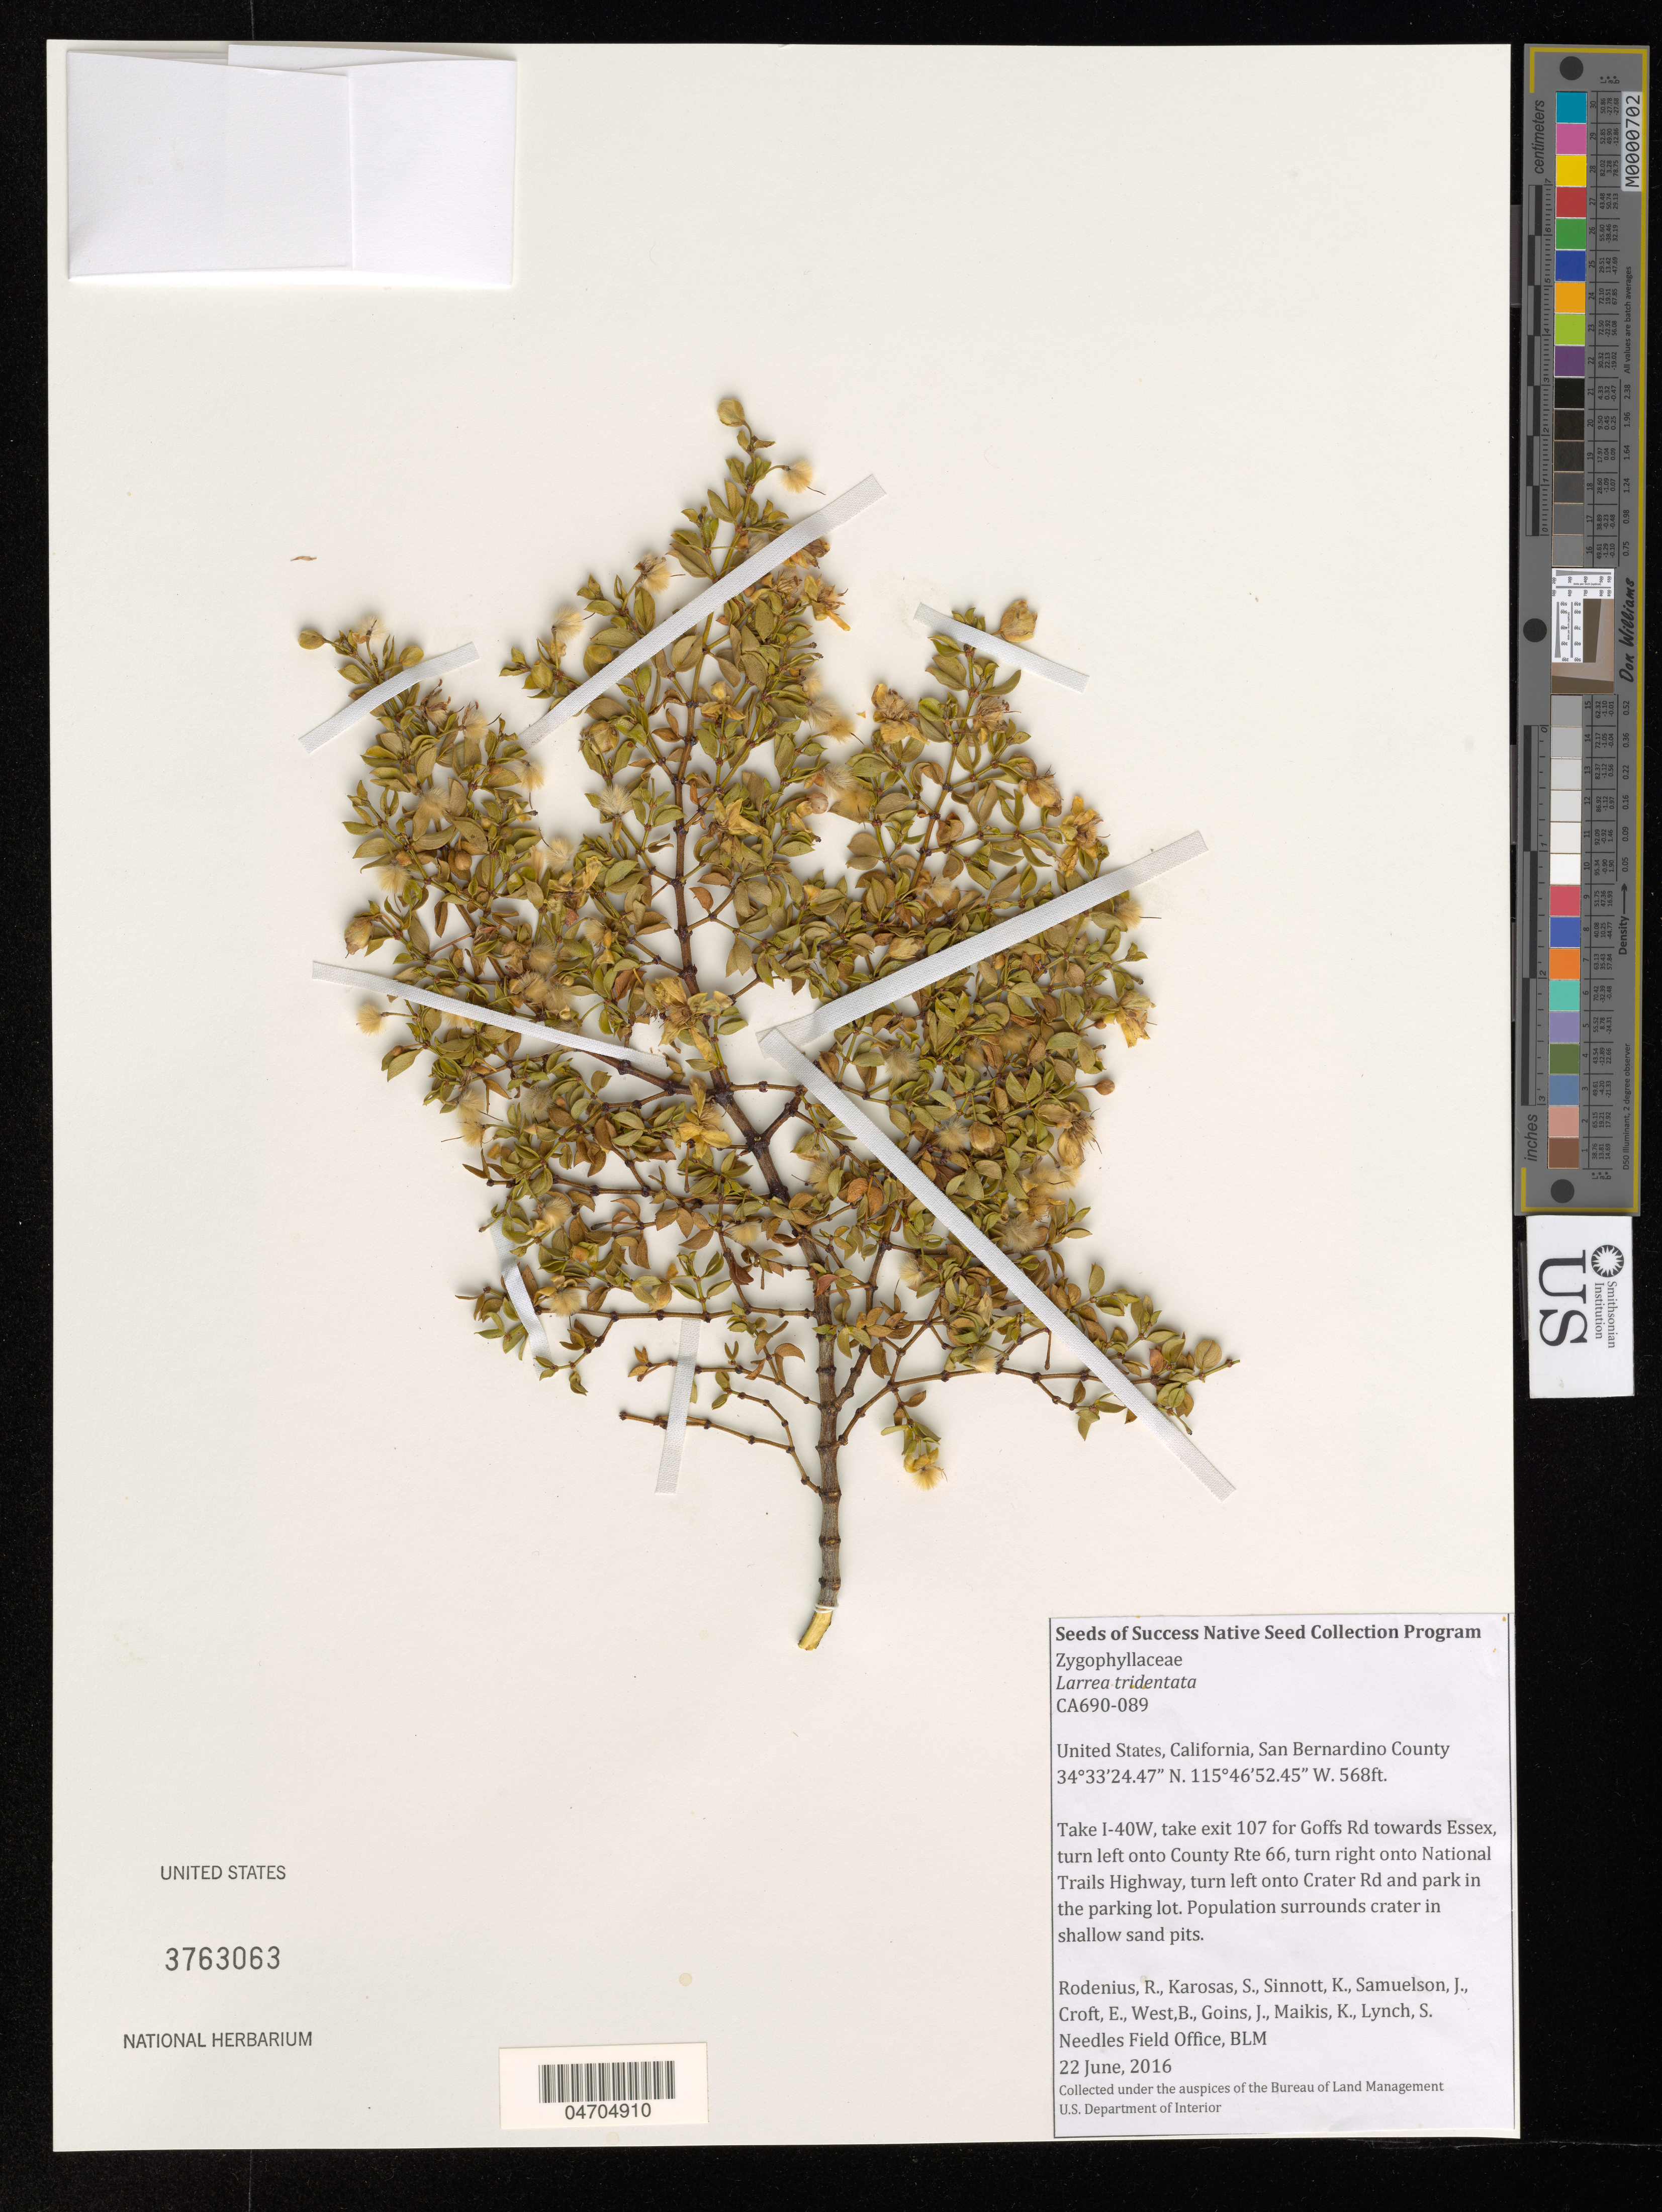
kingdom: Plantae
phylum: Tracheophyta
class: Magnoliopsida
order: Zygophyllales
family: Zygophyllaceae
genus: Larrea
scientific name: Larrea tridentata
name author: (Sessé & Moc. ex DC.) Coville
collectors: R. Rodenius, S. Karosas, K. Sinnott, J. Samuelson & et al.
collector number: CA690-089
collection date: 2016-06-22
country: United States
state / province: California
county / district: San Bernardino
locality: San Bernardino County. Take I-40W, take exit 107 for Goffs Rd towards Essex, turn left onto County Rte 66, turn right onto National Trails Highway, turn left onto Crater Rd and park in the parking lot. Population surrounds crater in shallow sand pits.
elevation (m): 173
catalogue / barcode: US 3763063